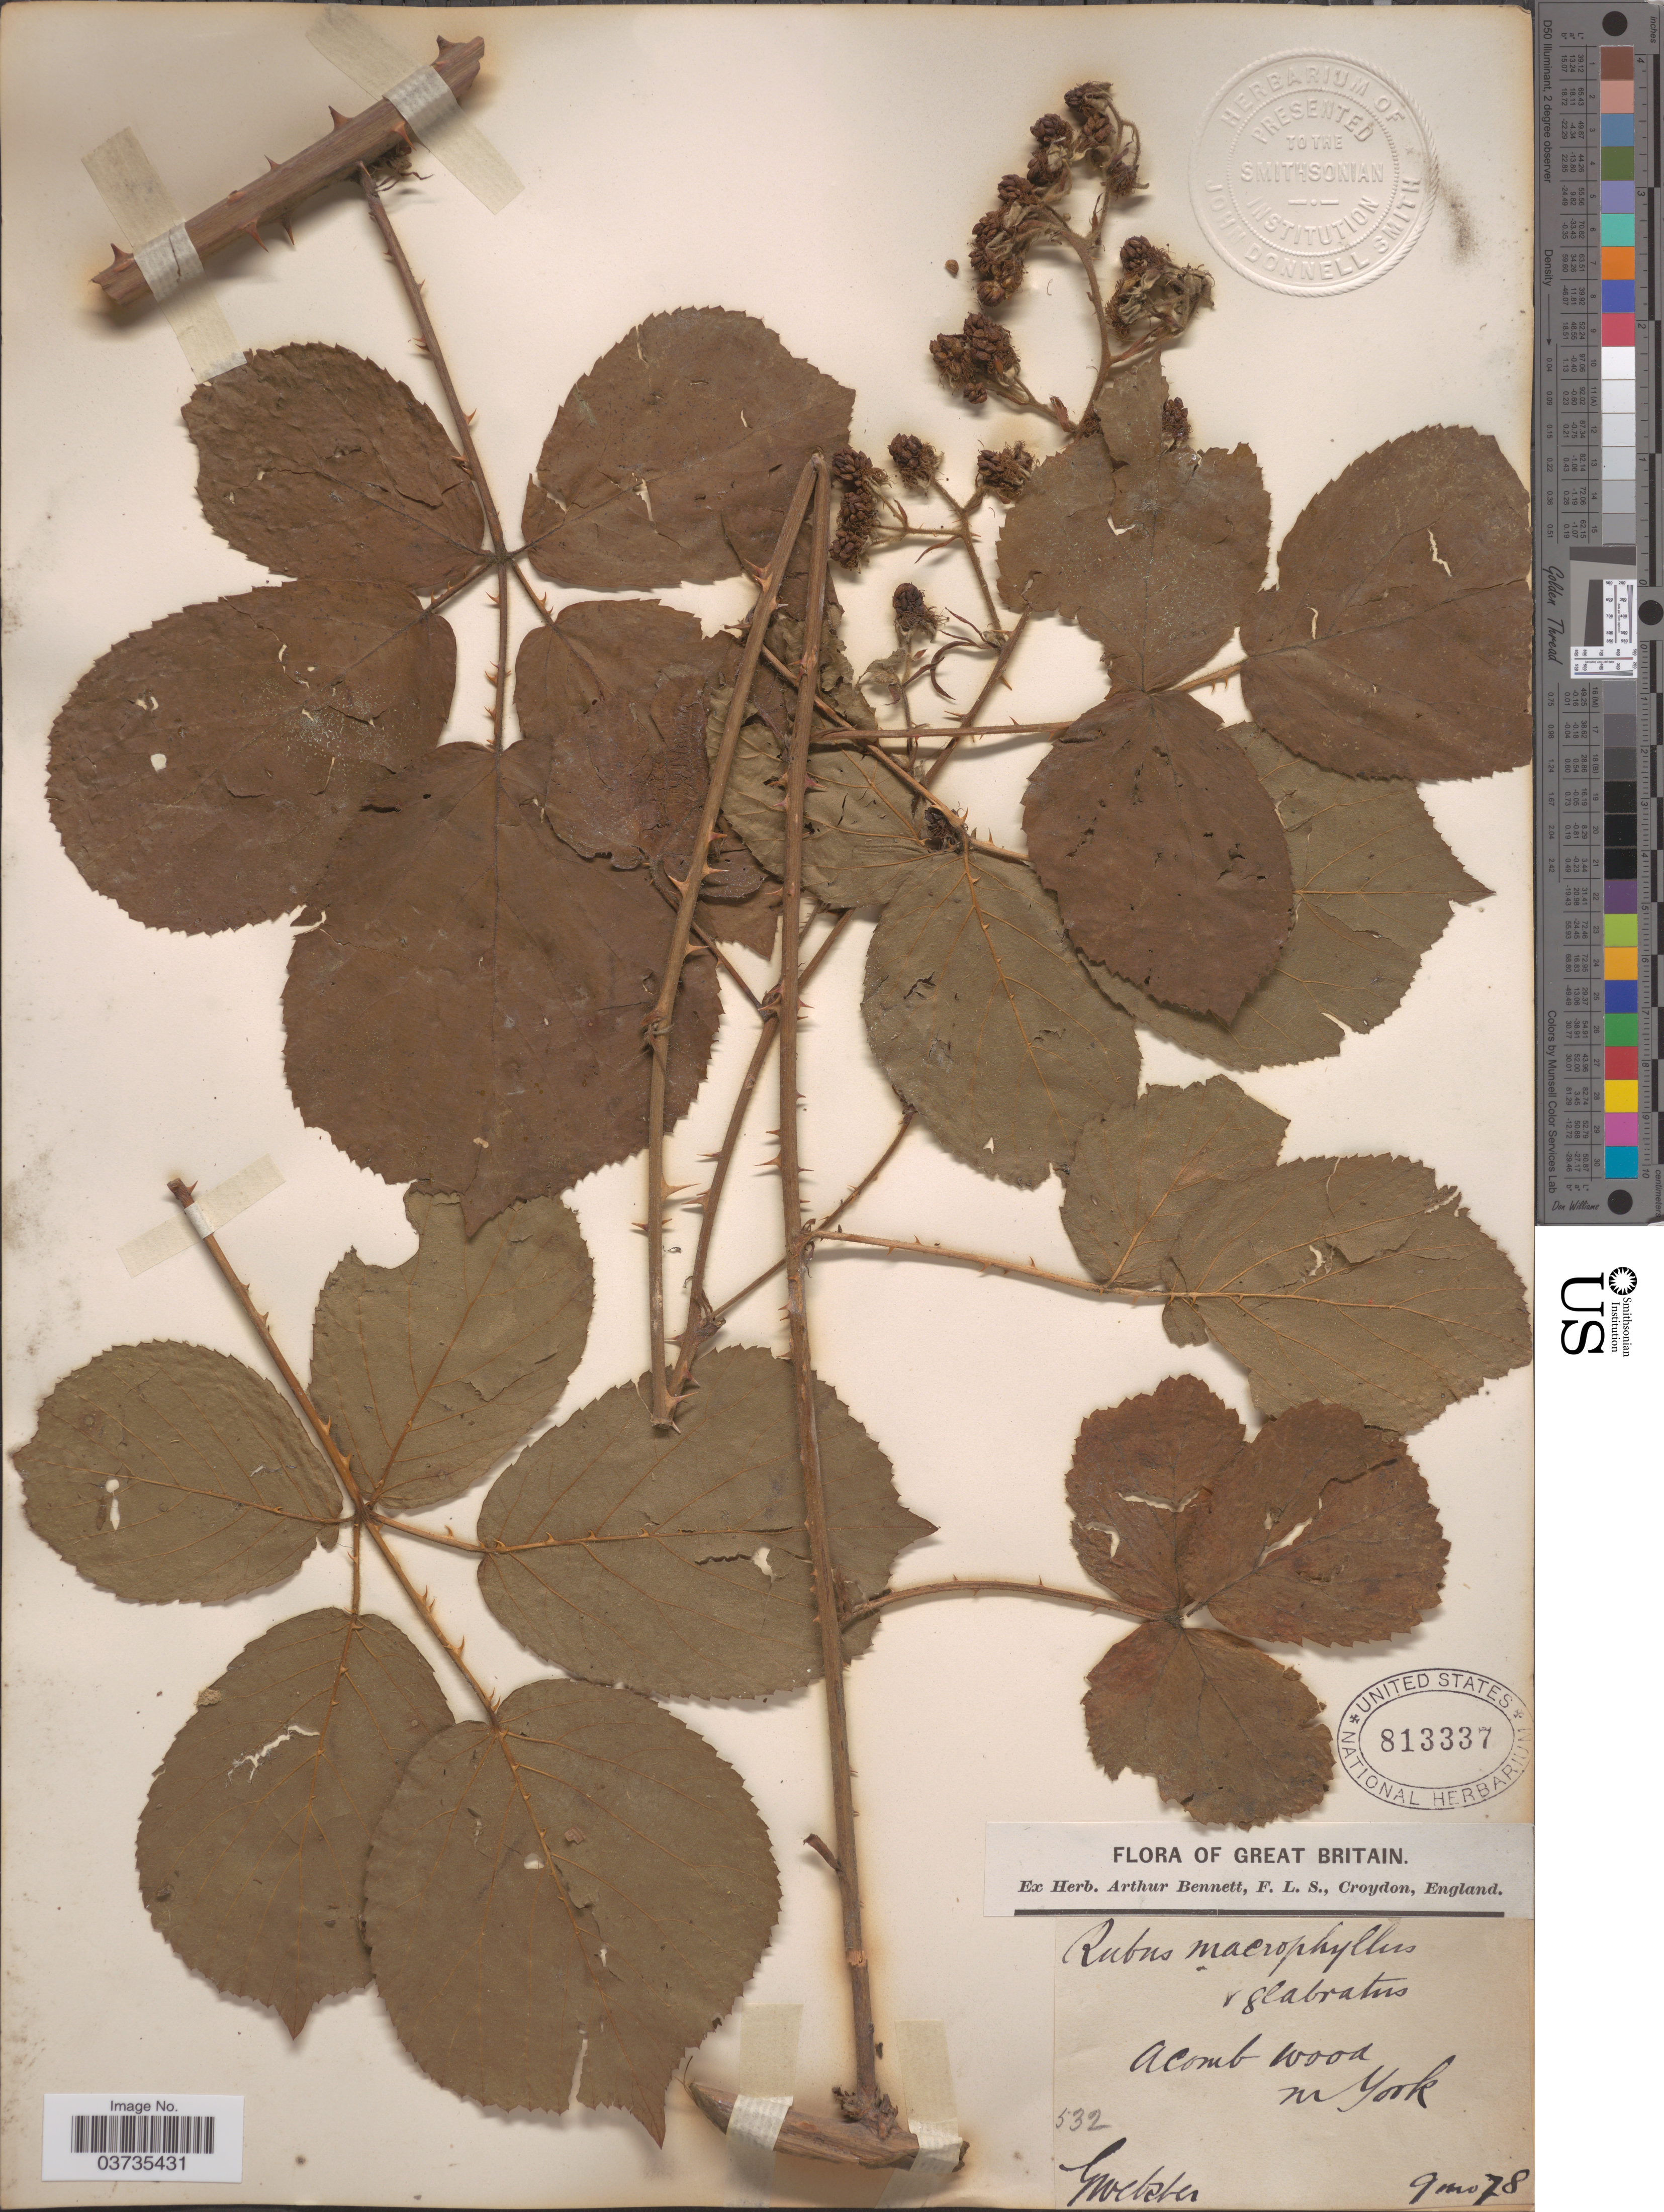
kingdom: Plantae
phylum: Tracheophyta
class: Magnoliopsida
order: Rosales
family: Rosaceae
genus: Rubus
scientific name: Rubus sp.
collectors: G. Webster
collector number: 532?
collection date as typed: Transcribed d/m/y: 9/3/78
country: United Kingdom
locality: Great Britain. Acomb wood, Nr York.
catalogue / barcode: US 813337